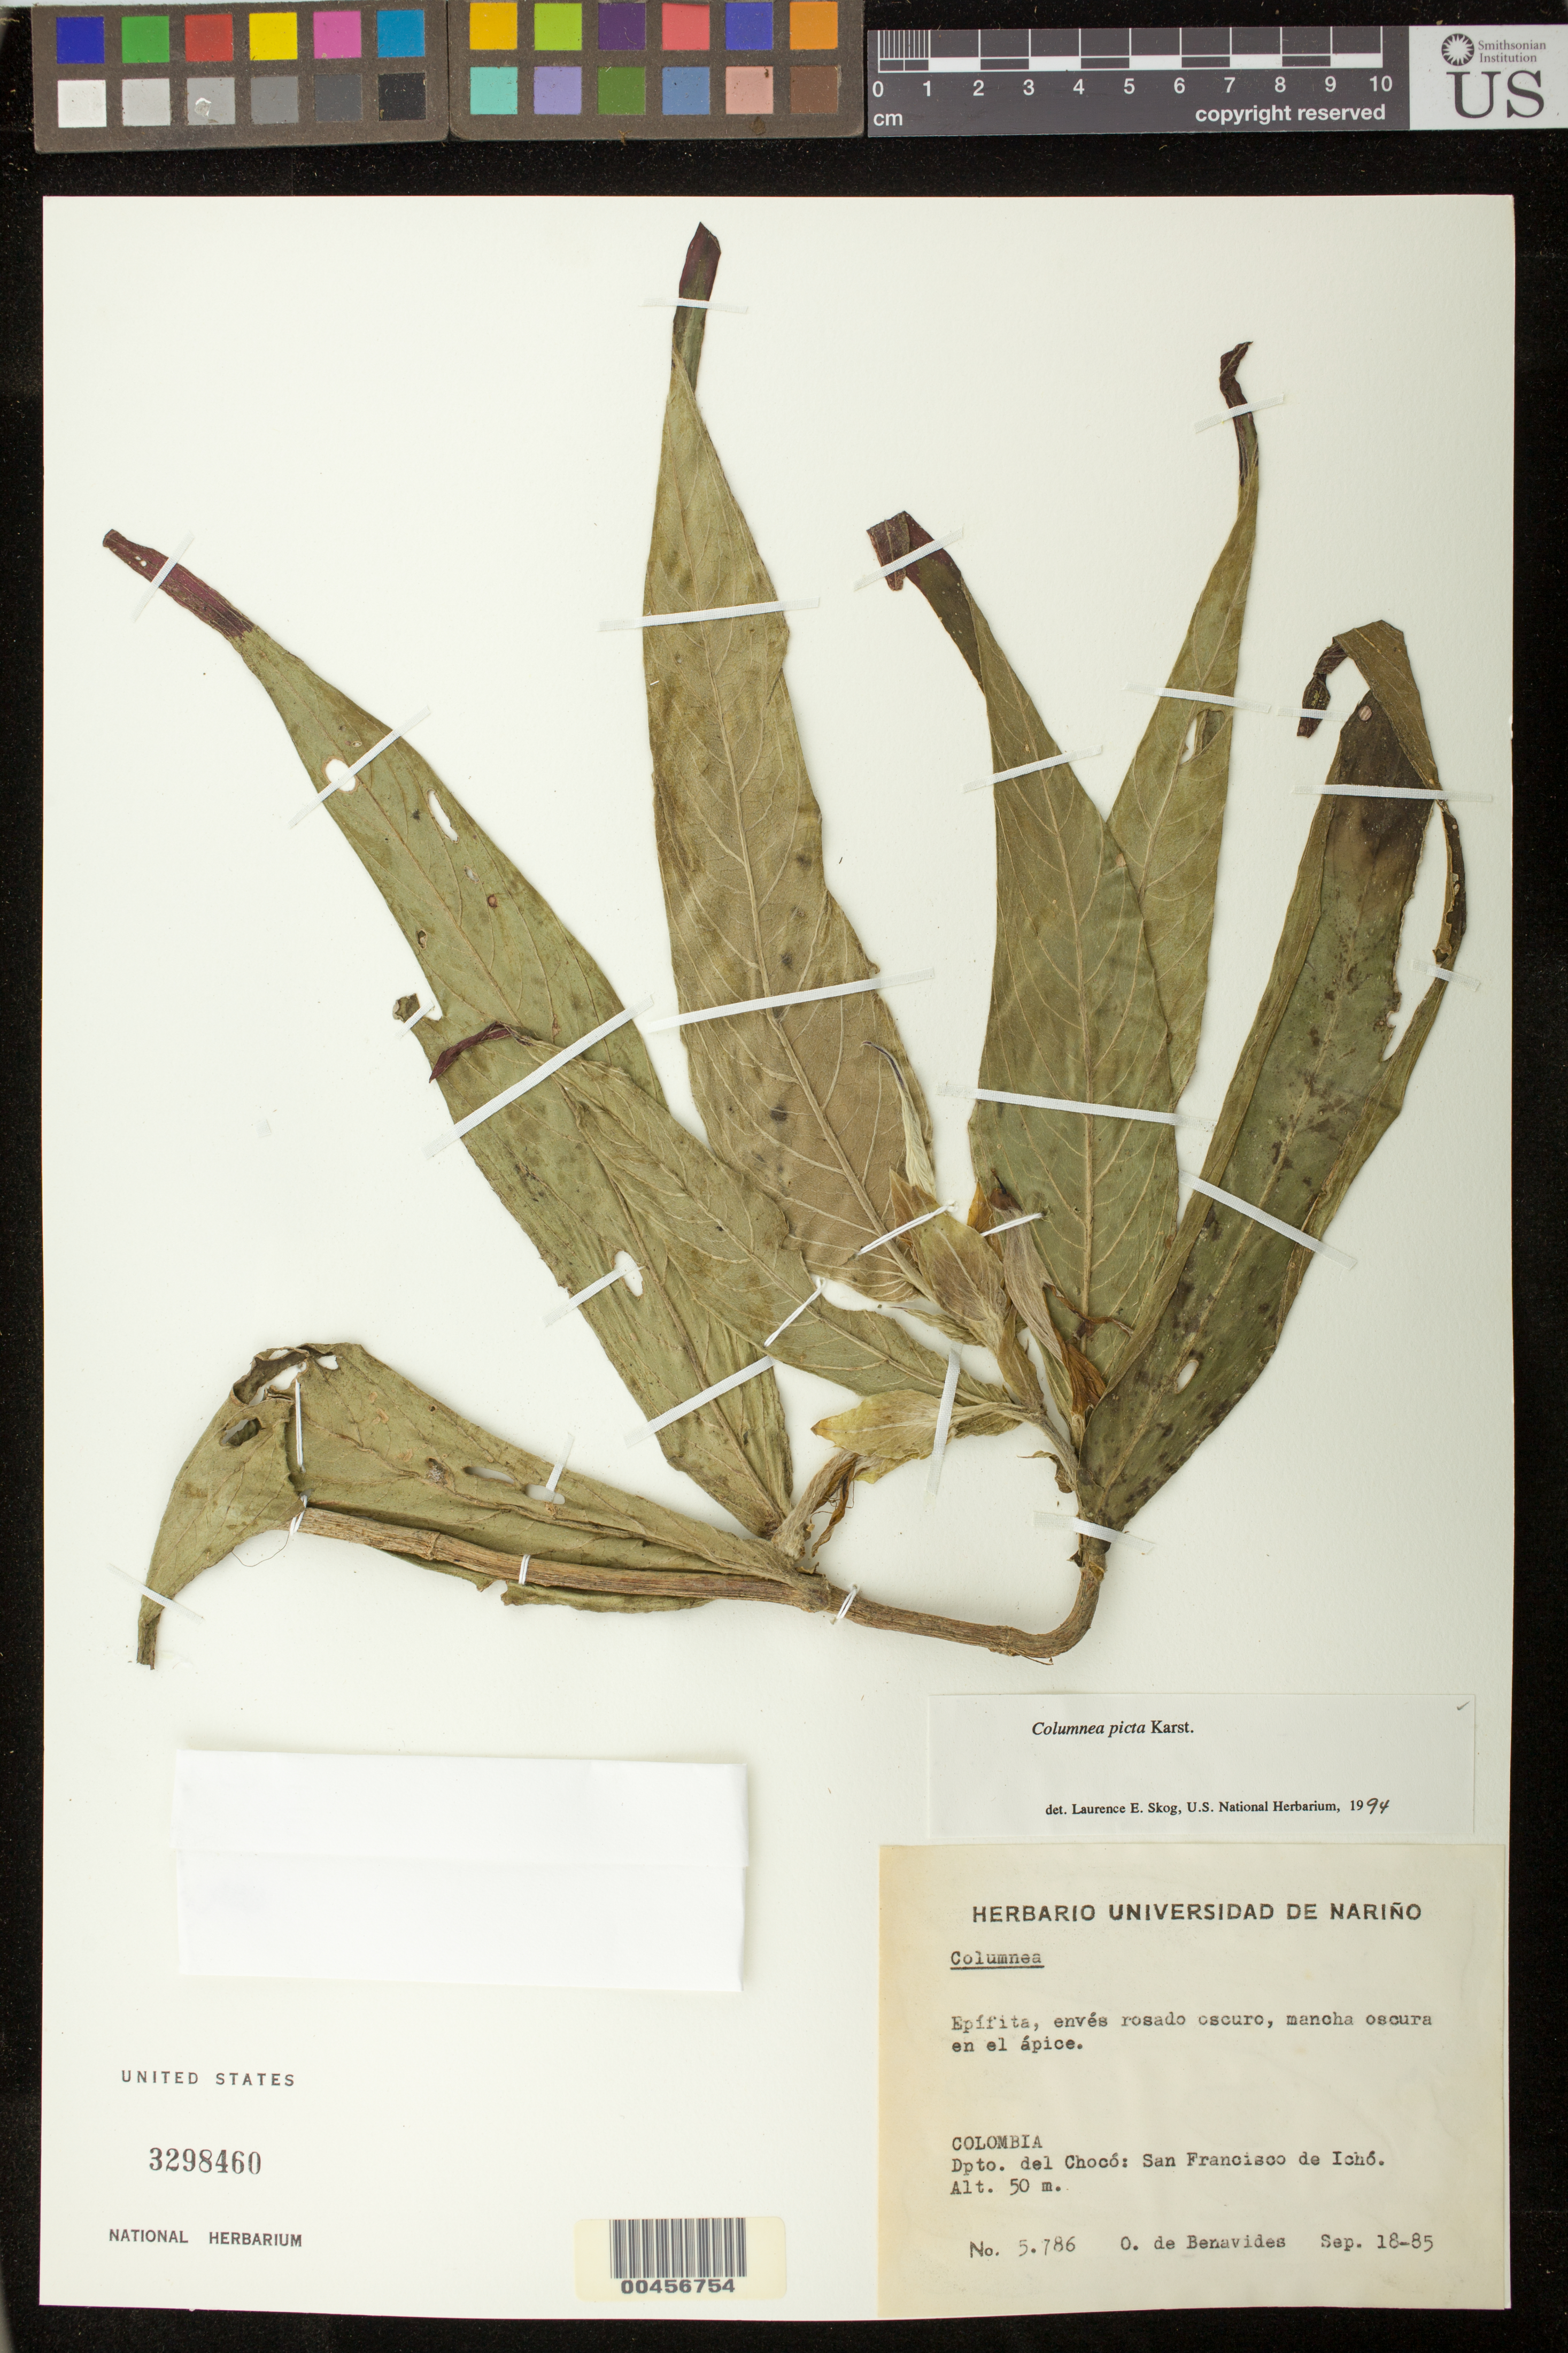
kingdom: Plantae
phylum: Tracheophyta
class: Magnoliopsida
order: Lamiales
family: Gesneriaceae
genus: Columnea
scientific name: Columnea karsteniana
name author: Singh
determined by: Skog, Laurence E.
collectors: Olga S. de Benavides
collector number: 5786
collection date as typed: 18 Sep 1985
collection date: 1985-09-18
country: Colombia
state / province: Chocó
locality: San Francisco de Icho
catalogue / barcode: US 3298460